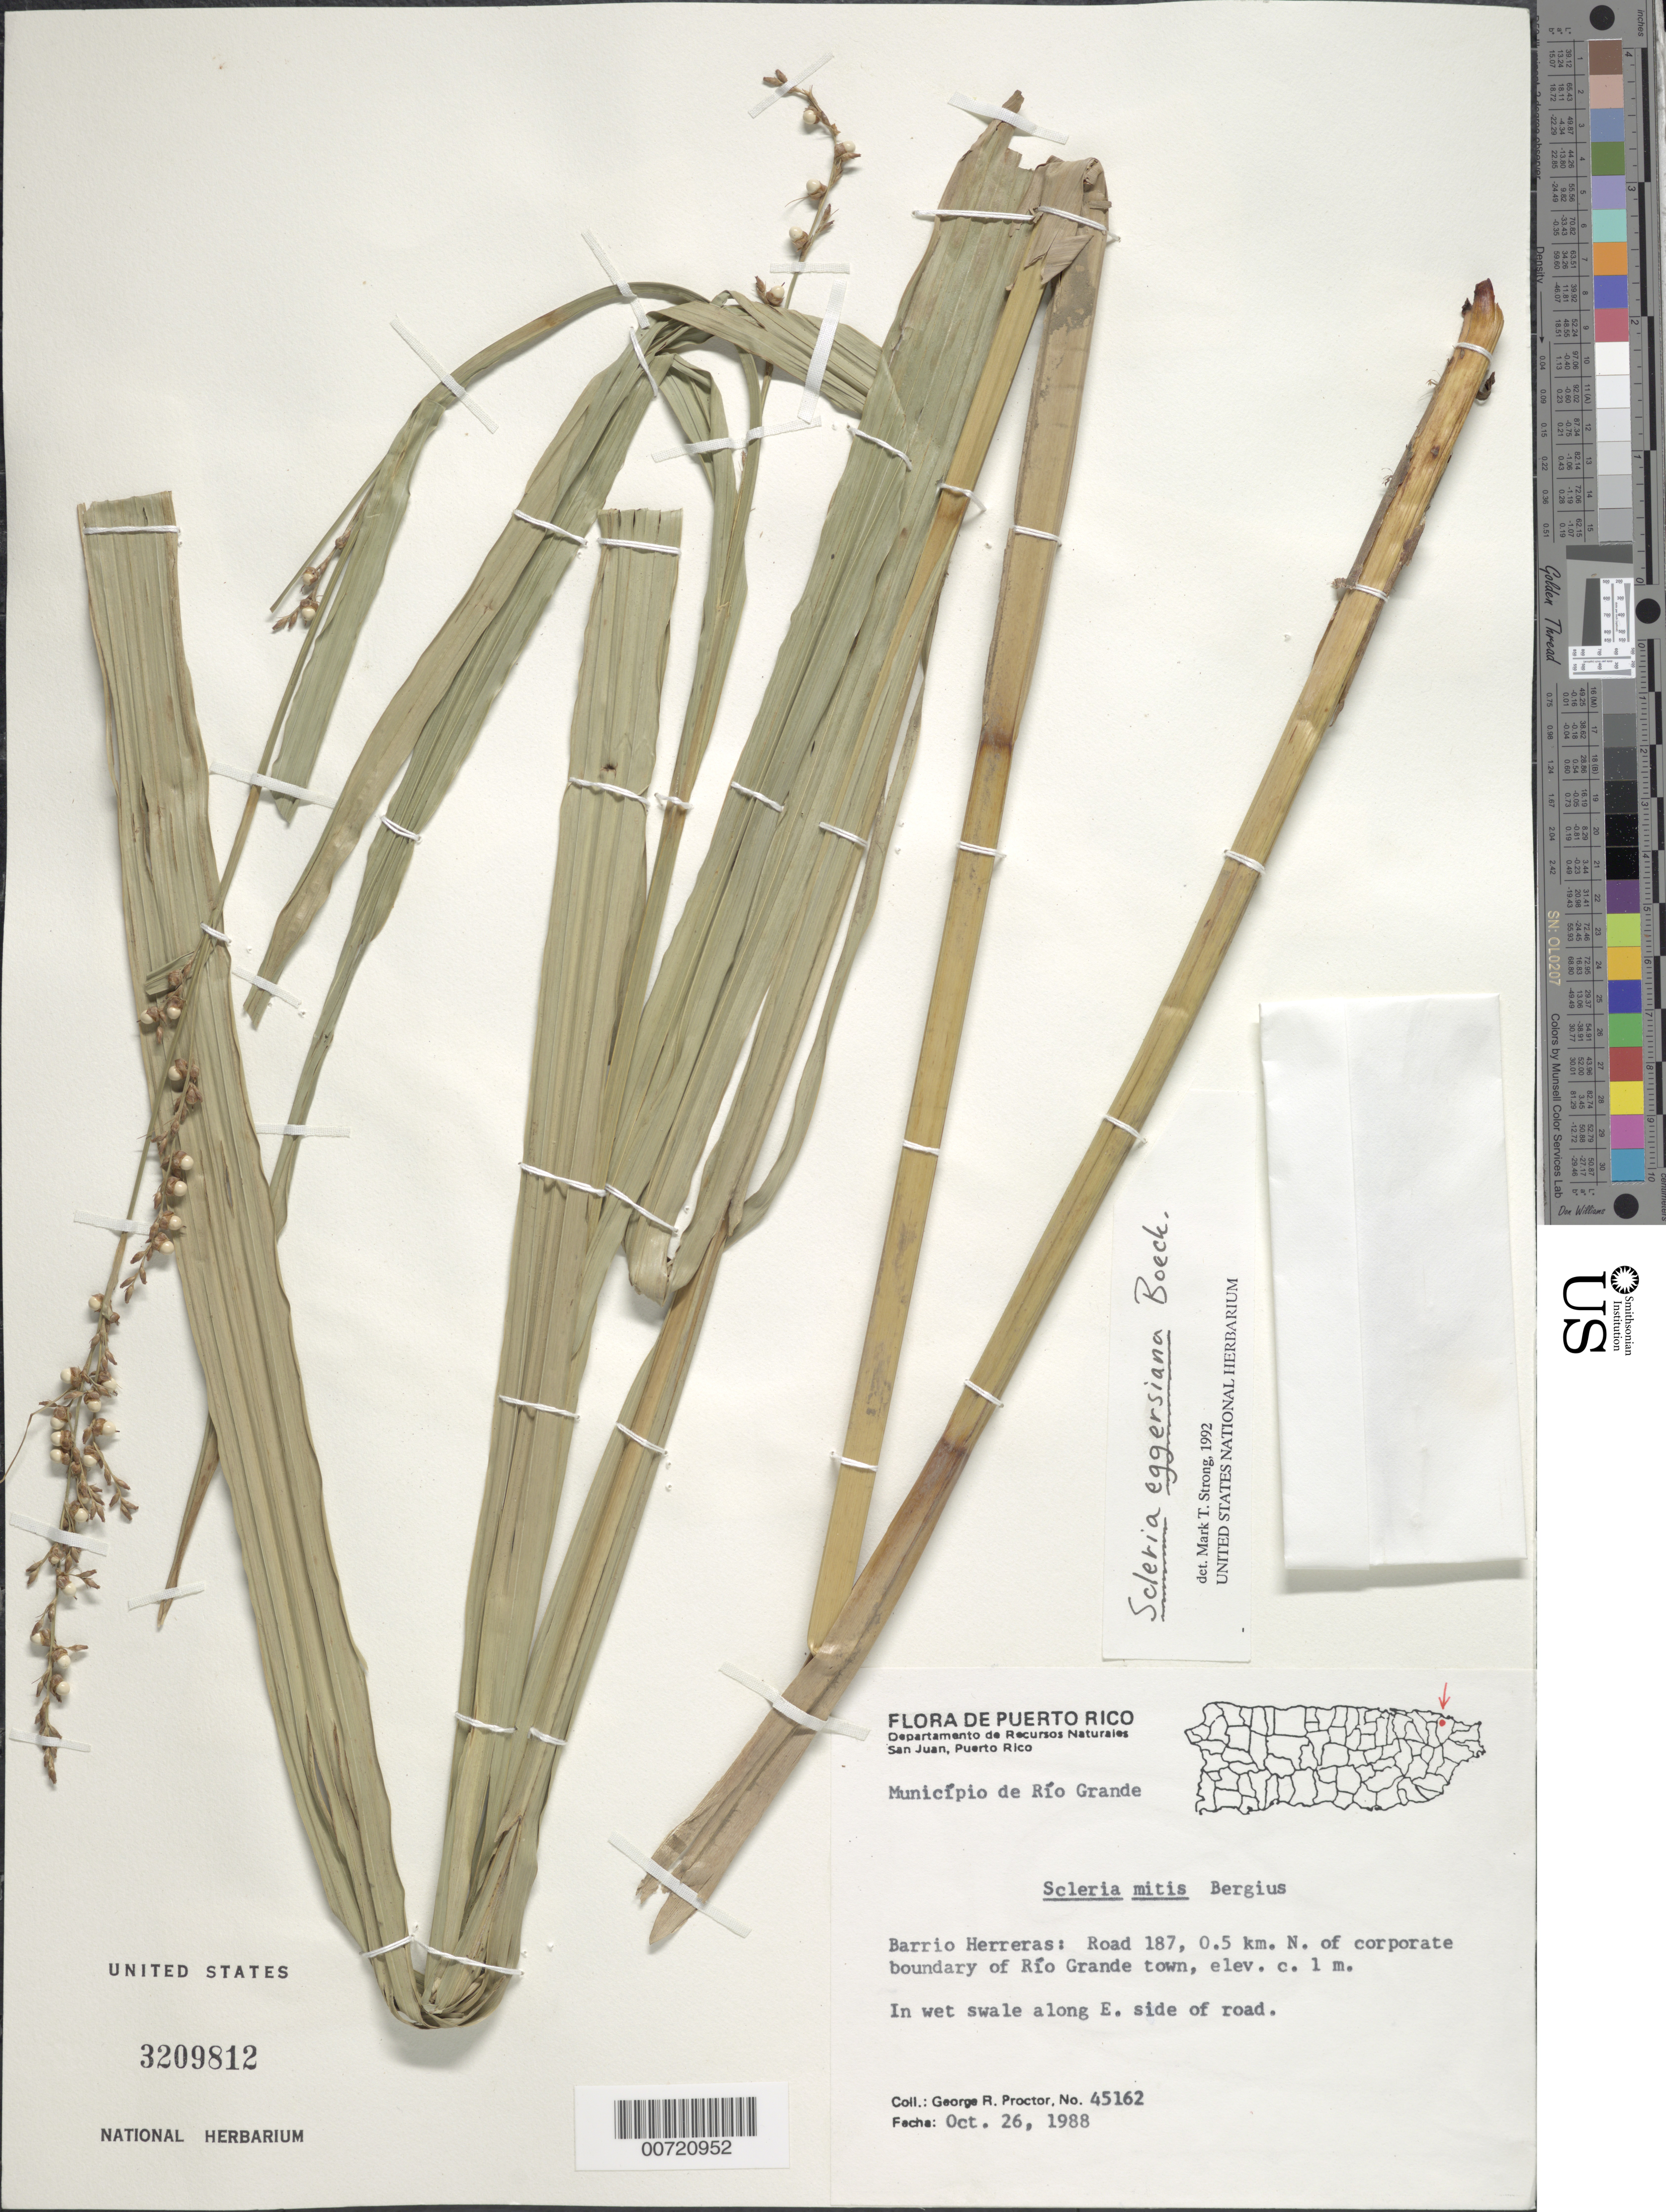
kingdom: Plantae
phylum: Tracheophyta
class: Liliopsida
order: Poales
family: Cyperaceae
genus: Scleria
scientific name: Scleria eggersiana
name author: Boeckeler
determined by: Strong, M. T., (US), Smithsonian Institution - National Museum of Natural History (UNITED STATES)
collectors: G. R. Proctor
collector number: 45162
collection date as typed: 26 Oct 1988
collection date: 1988-10-26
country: Puerto Rico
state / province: Río Grande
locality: Río Grande: Barrio Herreras, Rd. 187, 0.5 km N of corporate boundary of Río Grande town.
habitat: In wet swale along E side of road.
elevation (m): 1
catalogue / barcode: US 3209812